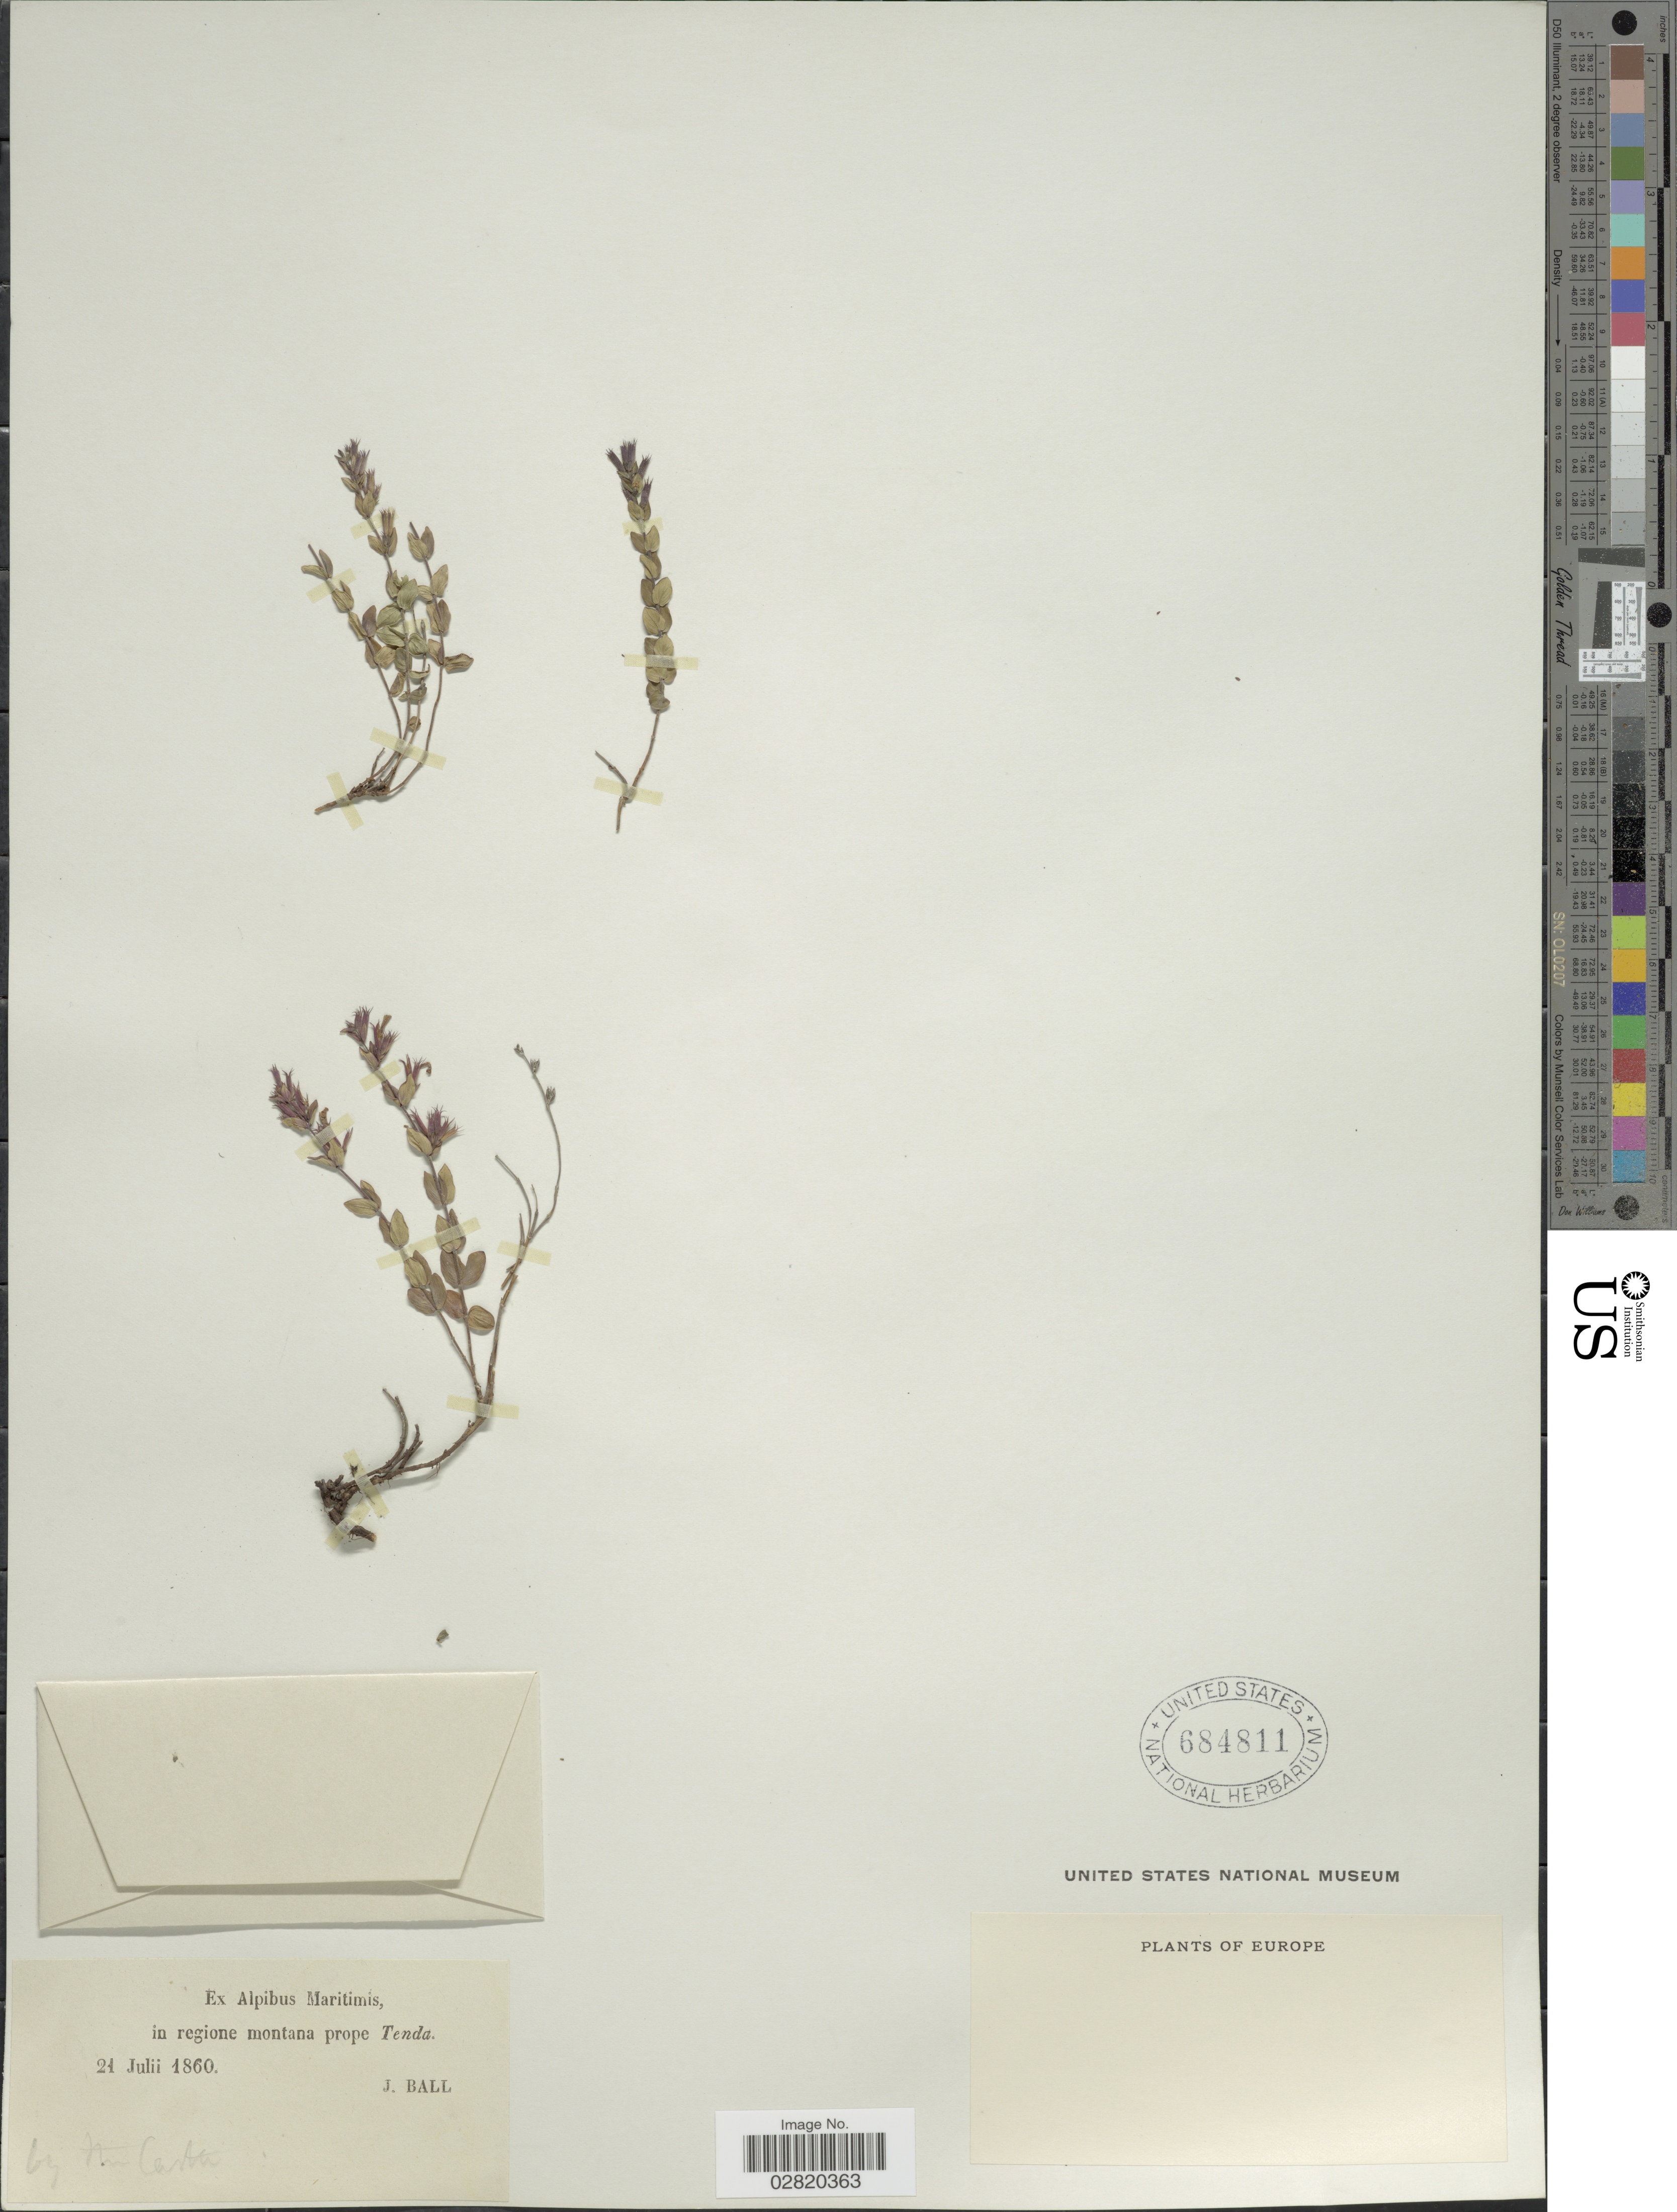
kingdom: Plantae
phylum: Tracheophyta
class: Magnoliopsida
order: Lamiales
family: Lamiaceae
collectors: J. Ball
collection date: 1860-07-21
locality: Ex Alpibus Maritimus, in regione montana prope Tenda. Europe.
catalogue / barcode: US 684811